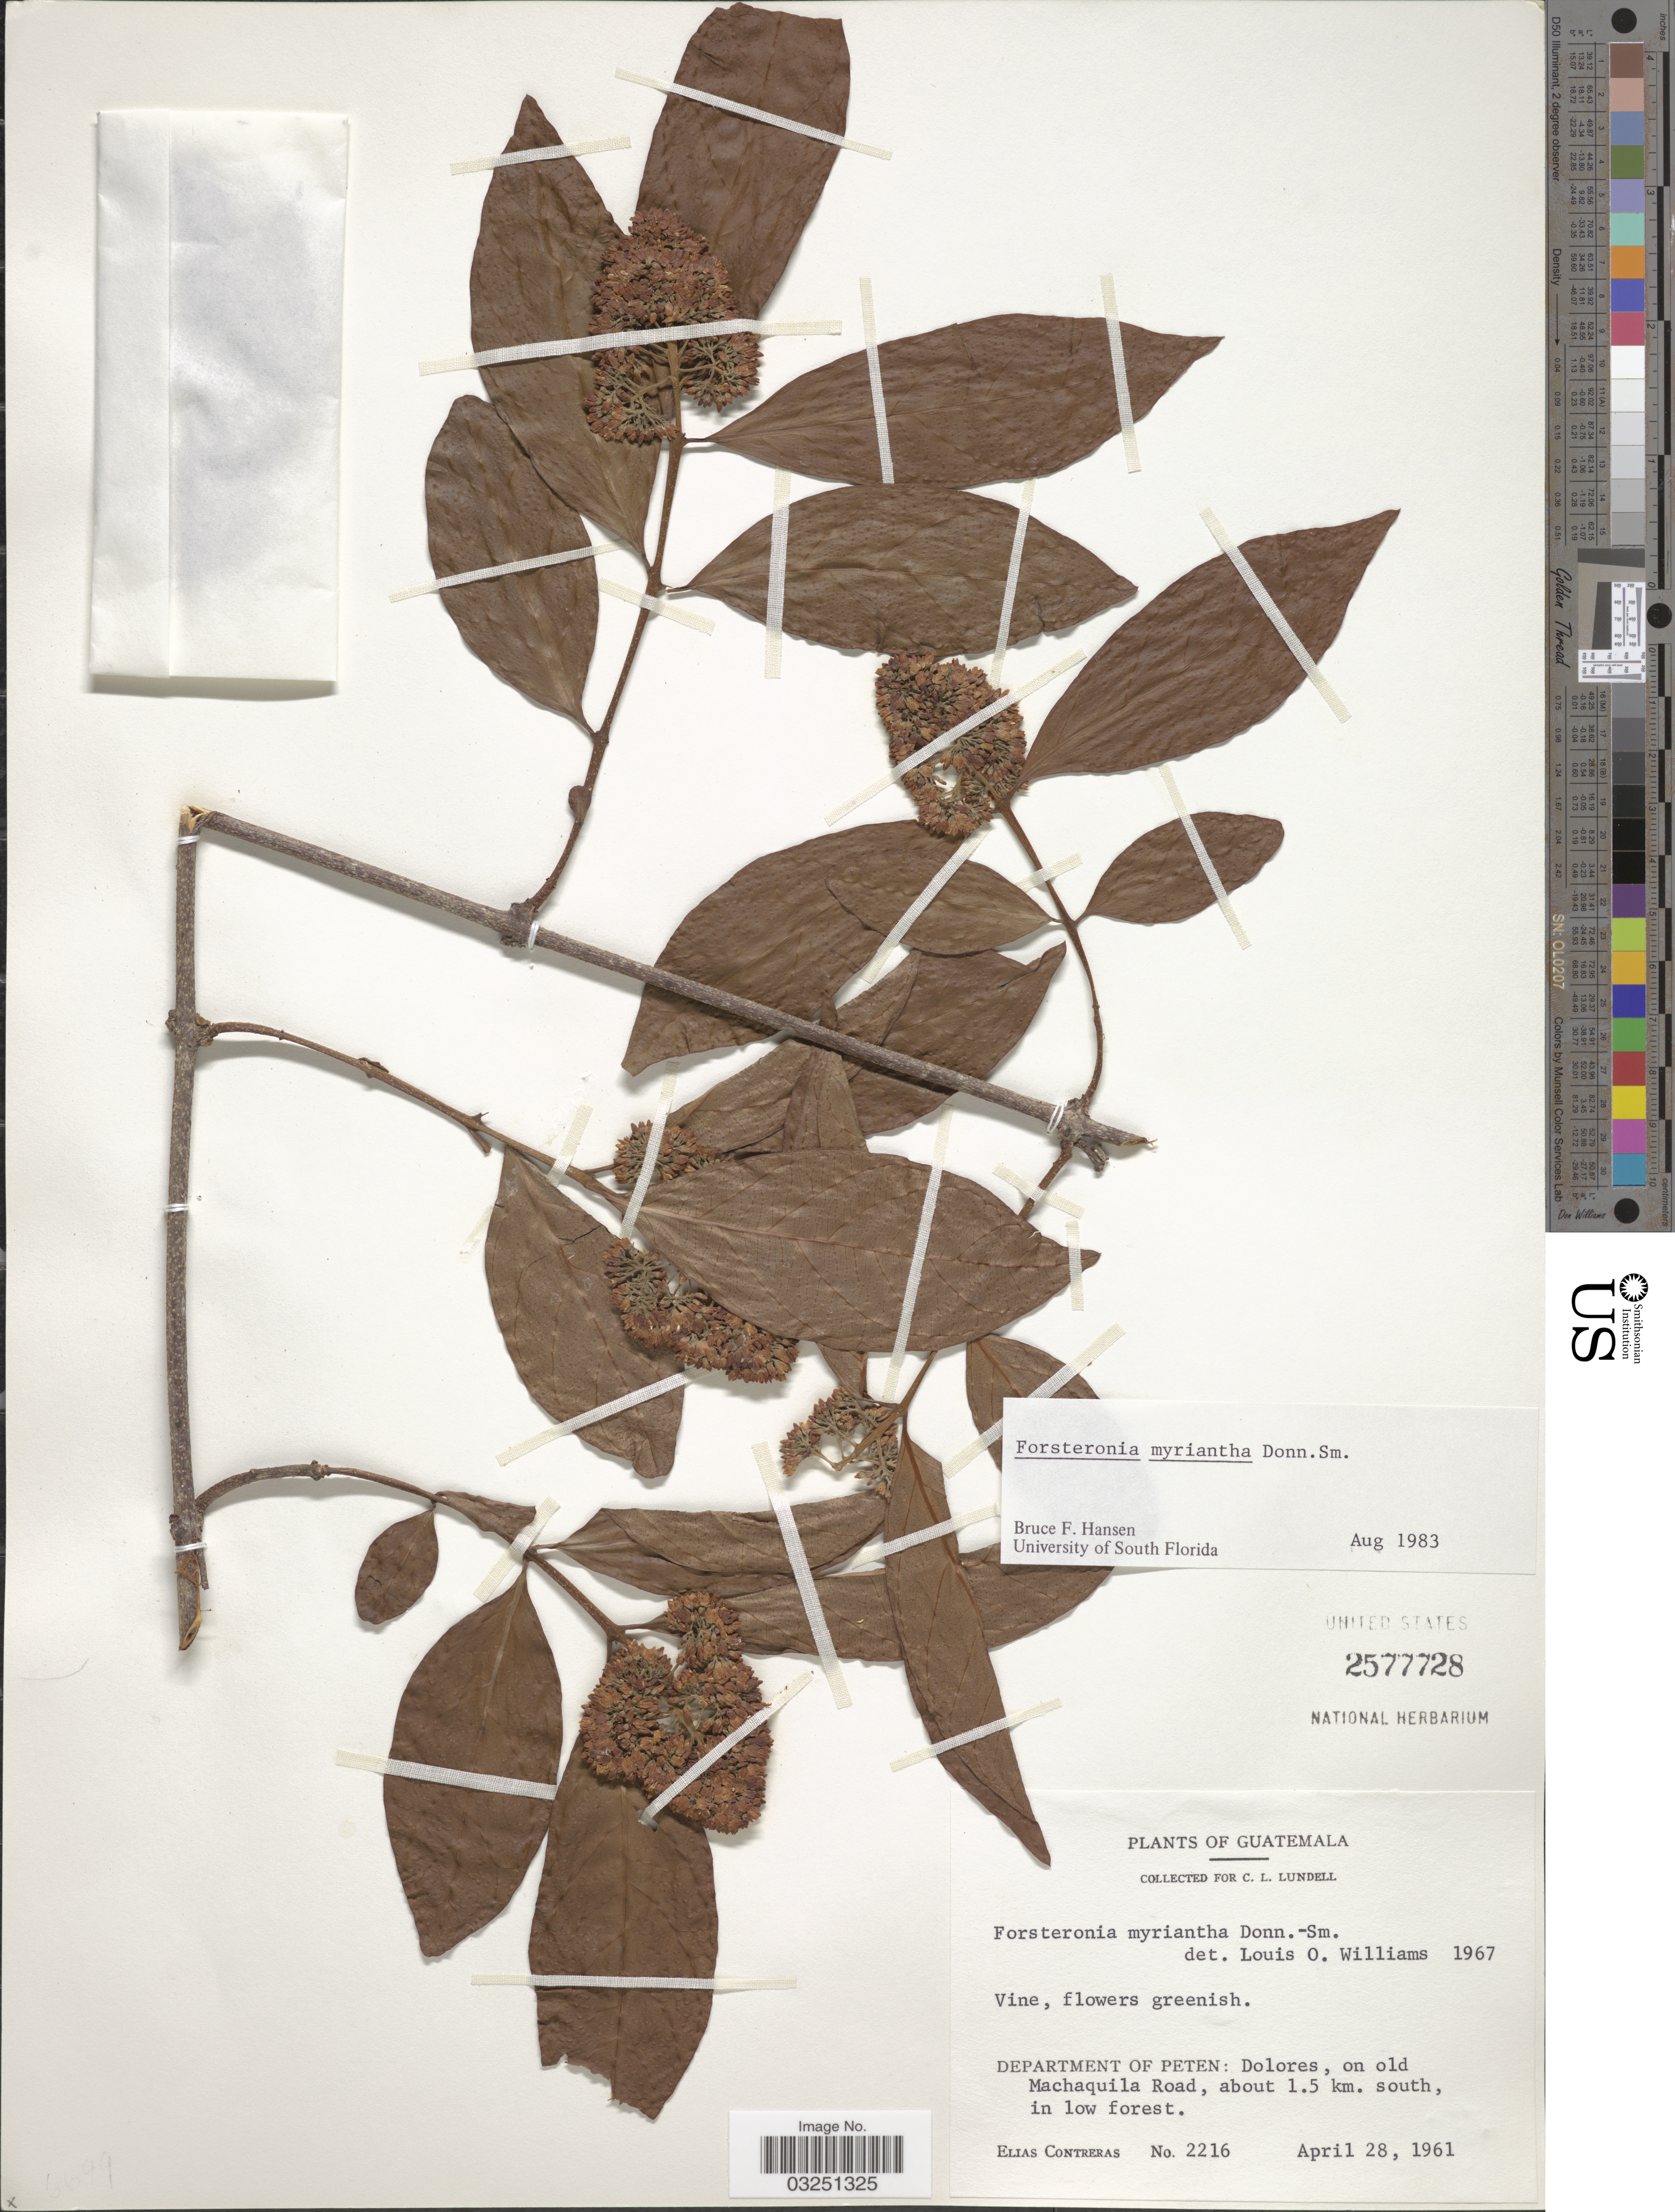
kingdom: Plantae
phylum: Tracheophyta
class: Magnoliopsida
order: Gentianales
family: Apocynaceae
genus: Forsteronia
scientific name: Forsteronia myriantha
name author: Donn. Sm.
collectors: E. Contreras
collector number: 2216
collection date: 1961-04-28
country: Guatemala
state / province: El Petén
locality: Department of Peten: Dolores, on old Machaquila Road, about 1.5 km. south, in low forest.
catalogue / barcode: US 2577728